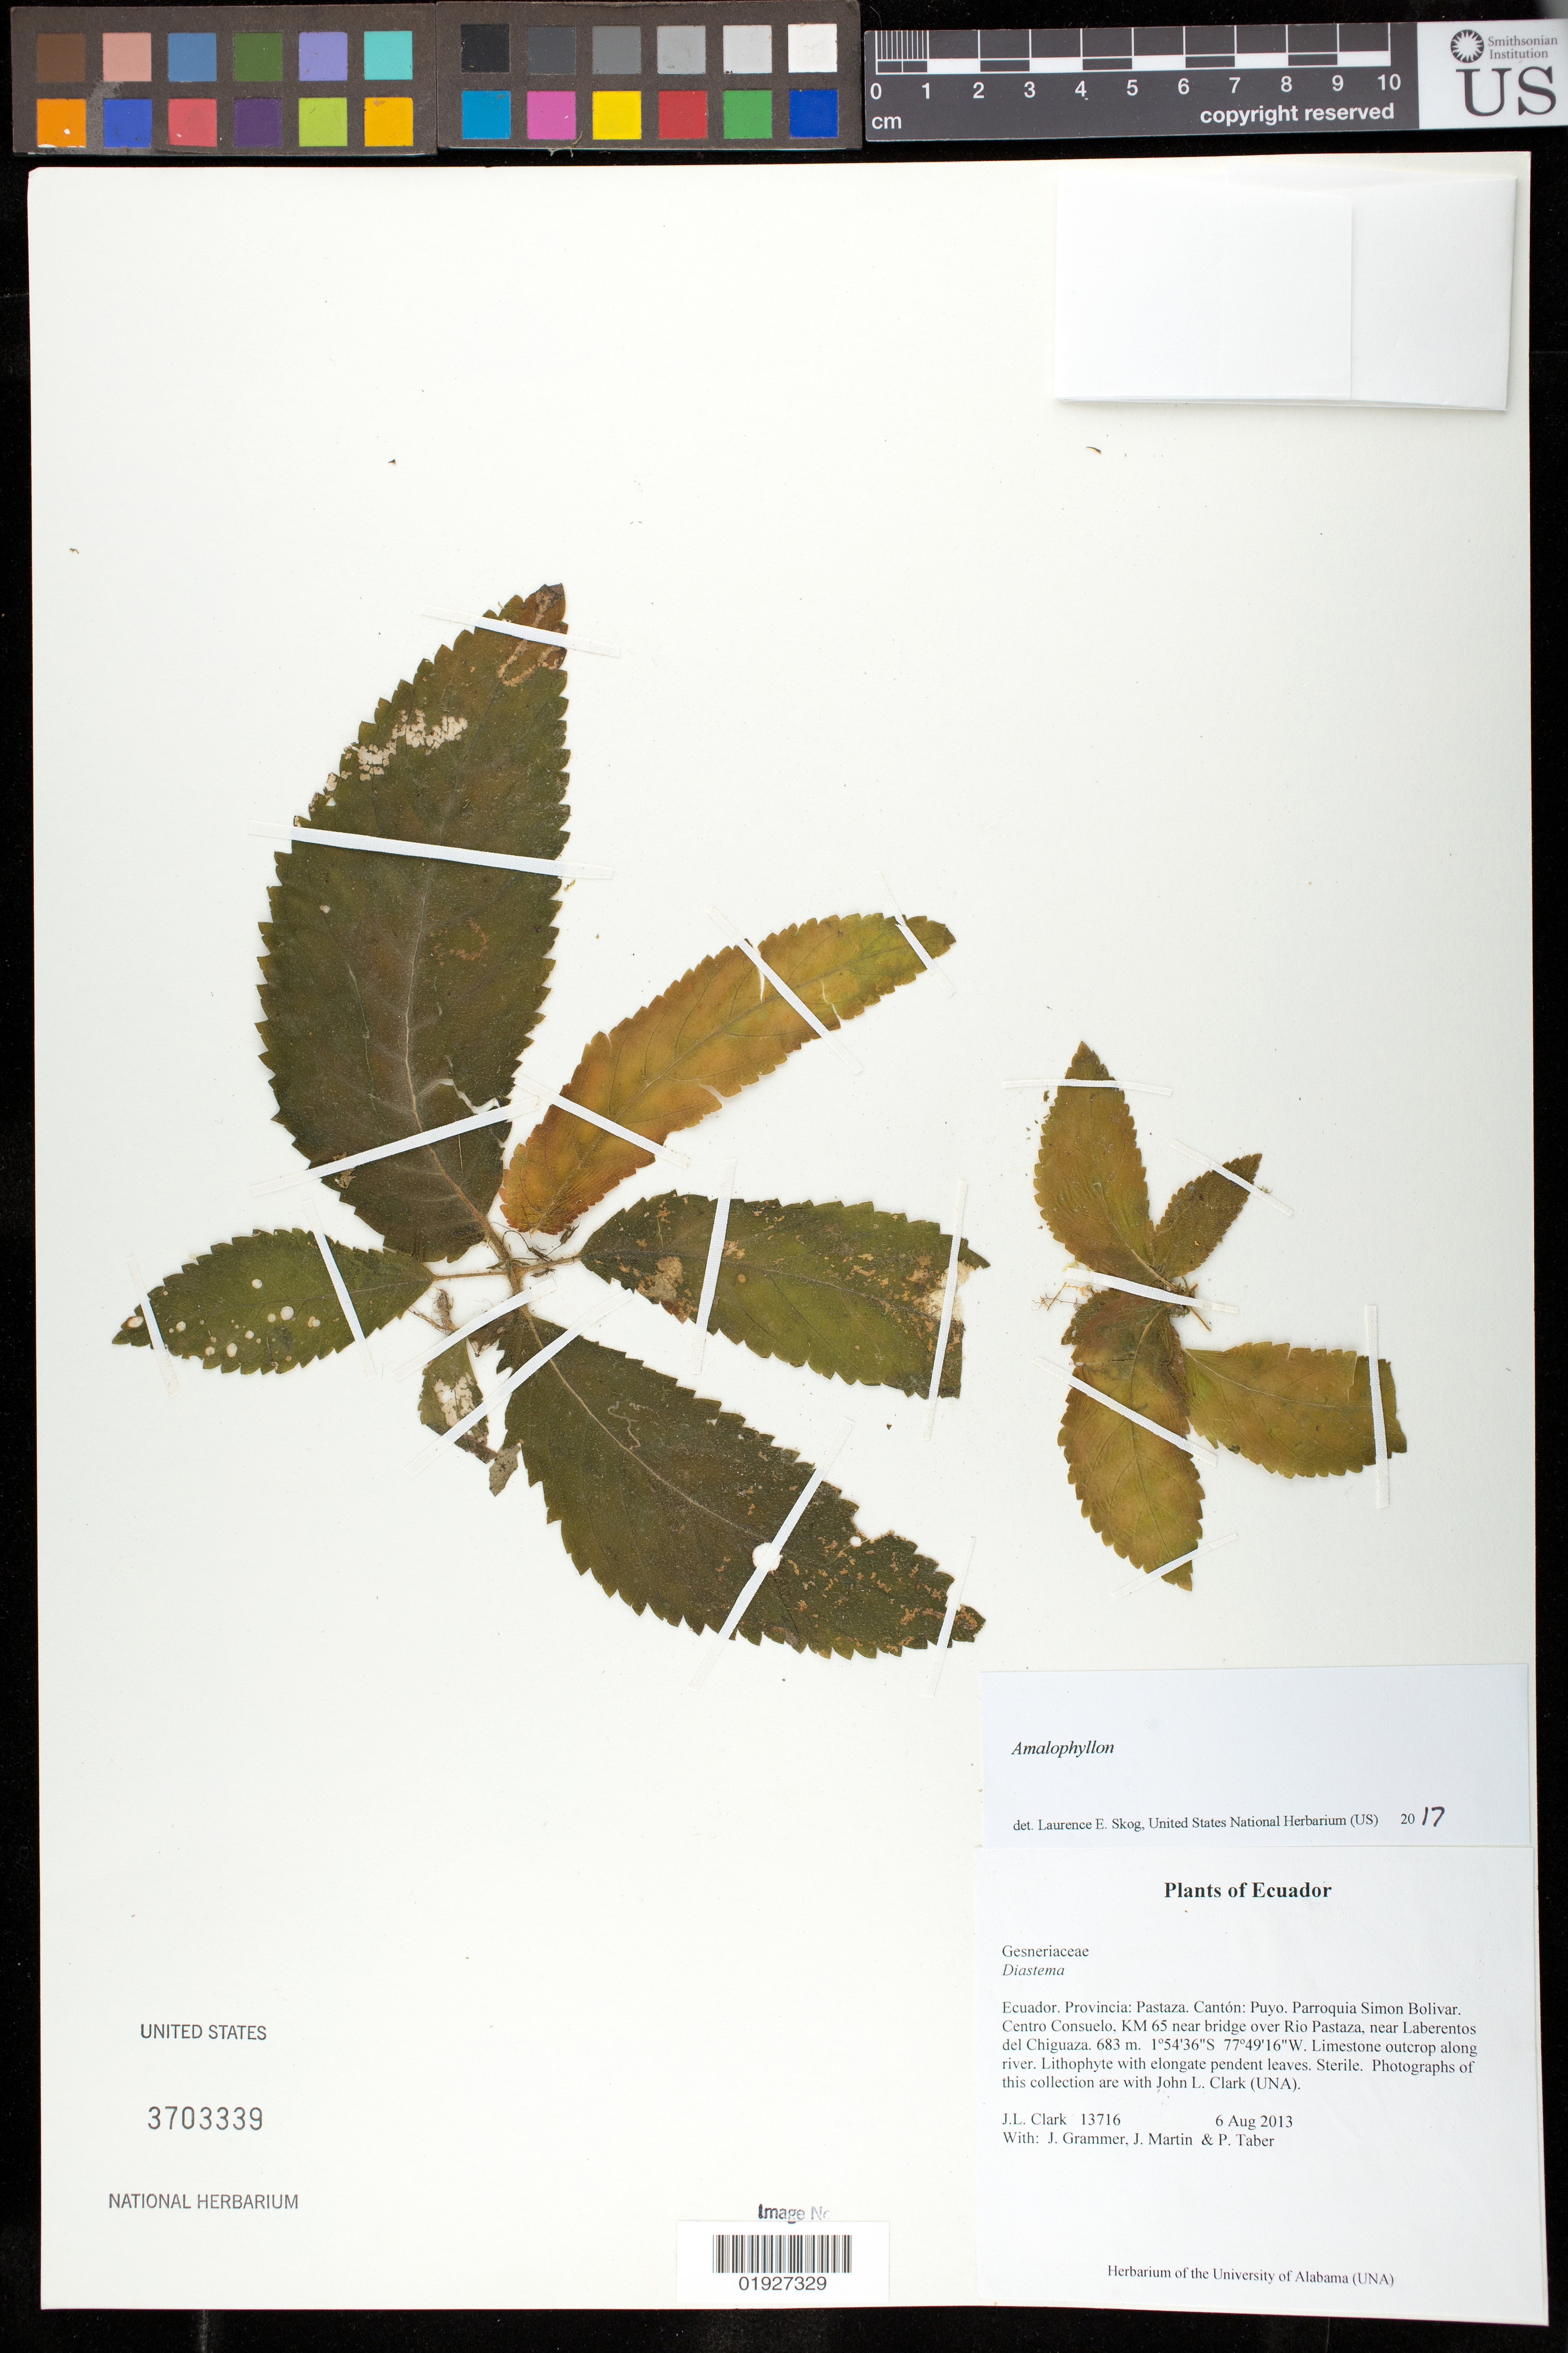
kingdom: Plantae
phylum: Tracheophyta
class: Magnoliopsida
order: Lamiales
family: Gesneriaceae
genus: Amalophyllon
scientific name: Amalophyllon sp.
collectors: J. L. Clark, J. Grammer, J. Martin & P. Taber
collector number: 13716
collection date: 2013-08-06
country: Ecuador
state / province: Pastaza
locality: Canton: Puyo. Parroquia Simon Bolivar. Centro Consuelo, KM 65 near bridge over Rio Pastaza, near Laberentos del Chiguaza.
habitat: Limestone outcrop along river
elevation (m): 683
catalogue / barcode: US 3703339